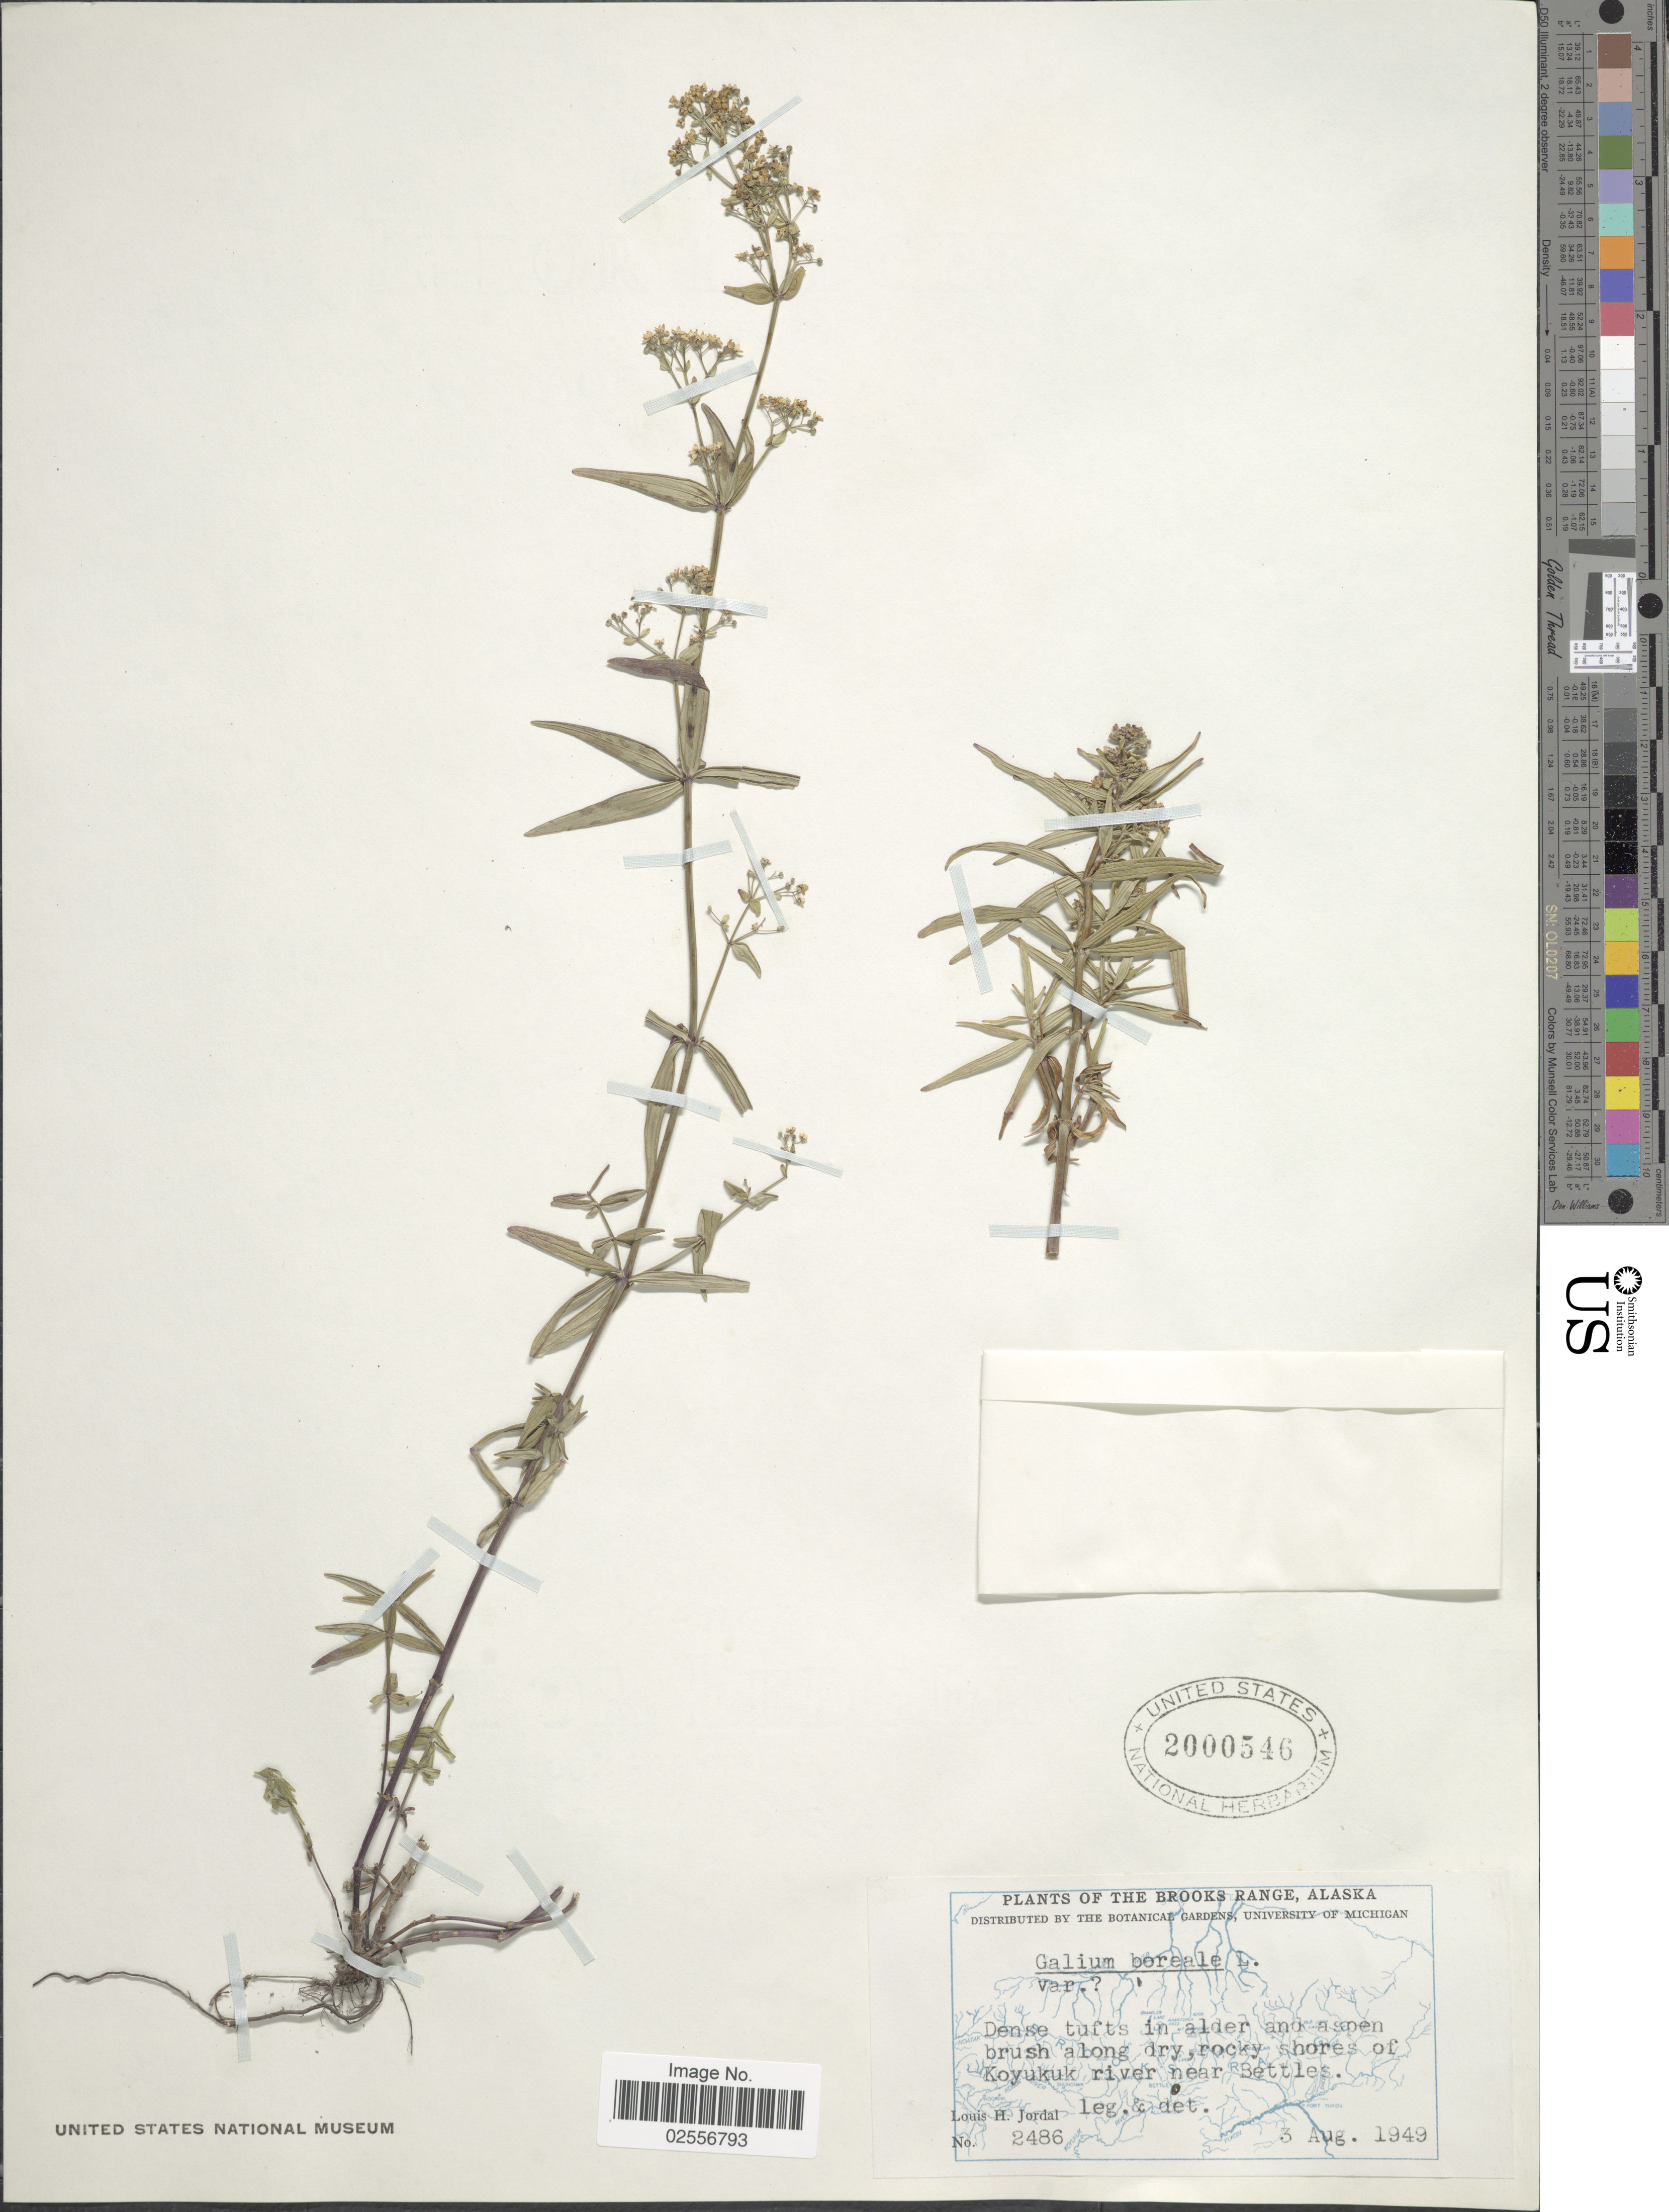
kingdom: Plantae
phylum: Tracheophyta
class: Magnoliopsida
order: Gentianales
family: Rubiaceae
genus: Galium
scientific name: Galium boreale L.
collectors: L. Jordal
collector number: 2486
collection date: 1949-08-03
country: United States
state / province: Alaska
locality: Brooks Range. ALong dry, rocky shores of Koyukuk river near Bettles.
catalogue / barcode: US 2000546